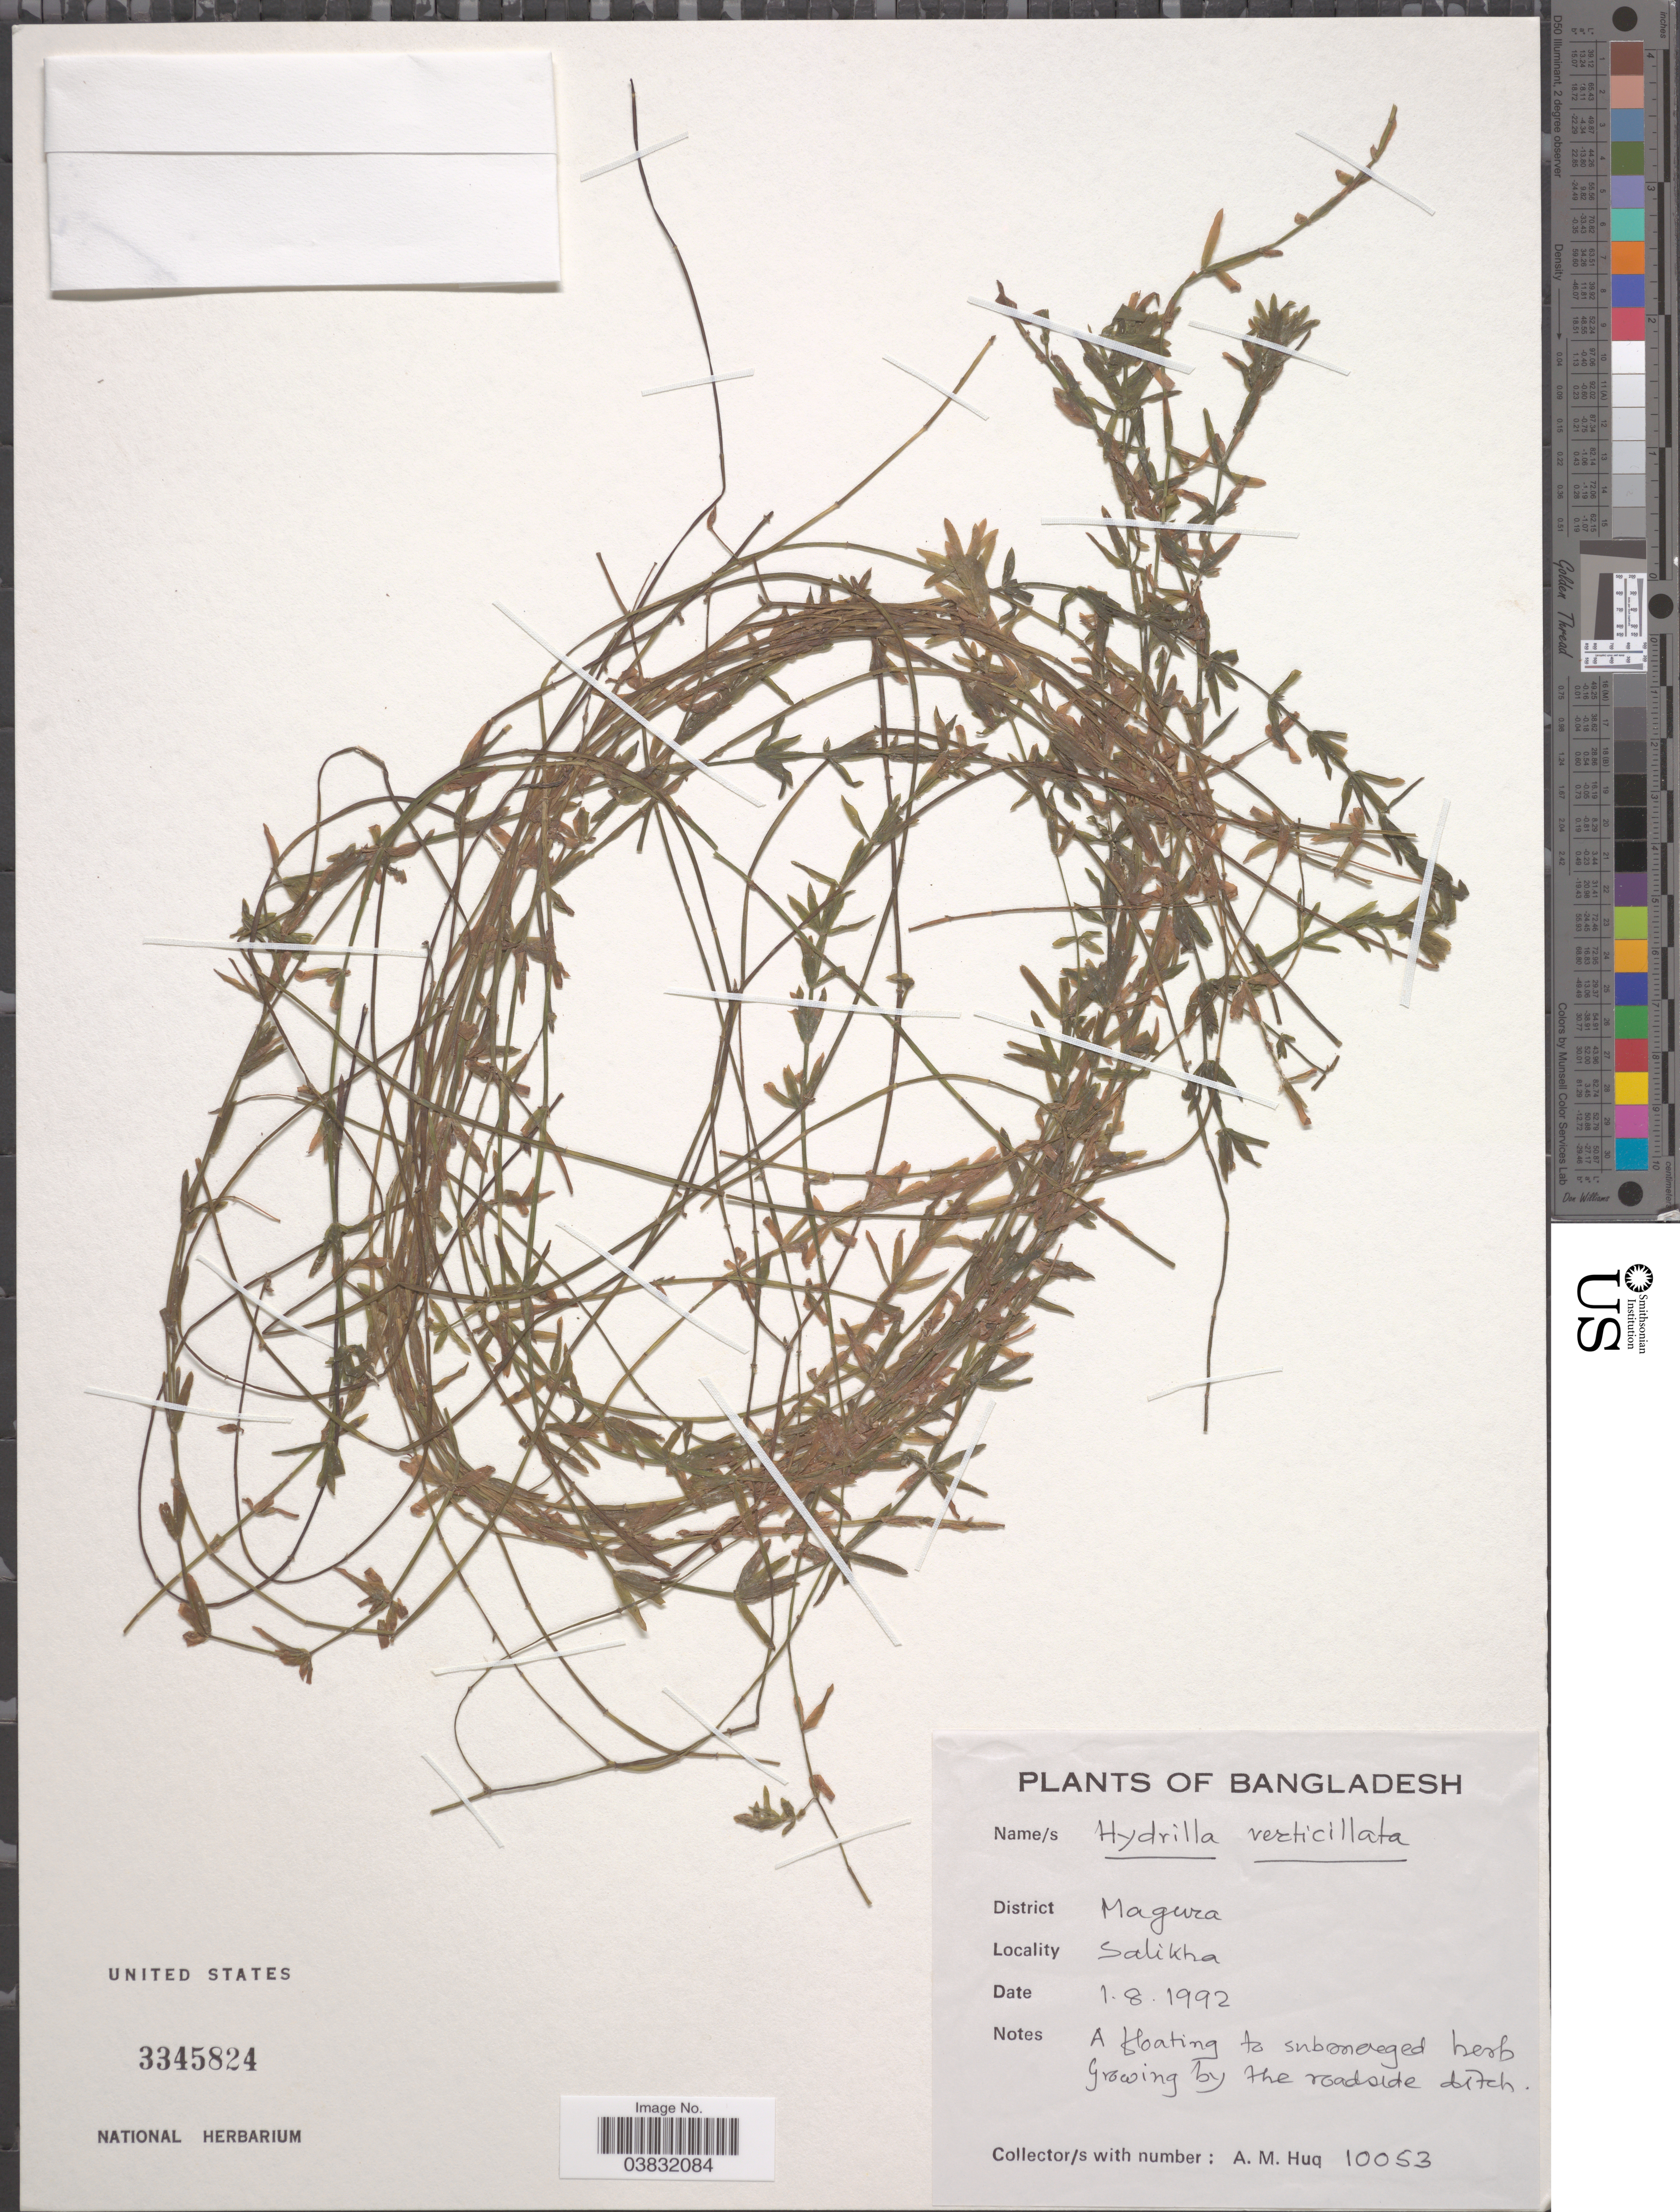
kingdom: Plantae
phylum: Tracheophyta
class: Liliopsida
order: Alismatales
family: Hydrocharitaceae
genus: Hydrilla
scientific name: Hydrilla verticillata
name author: (L. f.) Royle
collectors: A. M. Huq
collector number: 10053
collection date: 1992-08-01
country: Bangladesh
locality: District Magura. Salikha.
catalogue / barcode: US 3345824